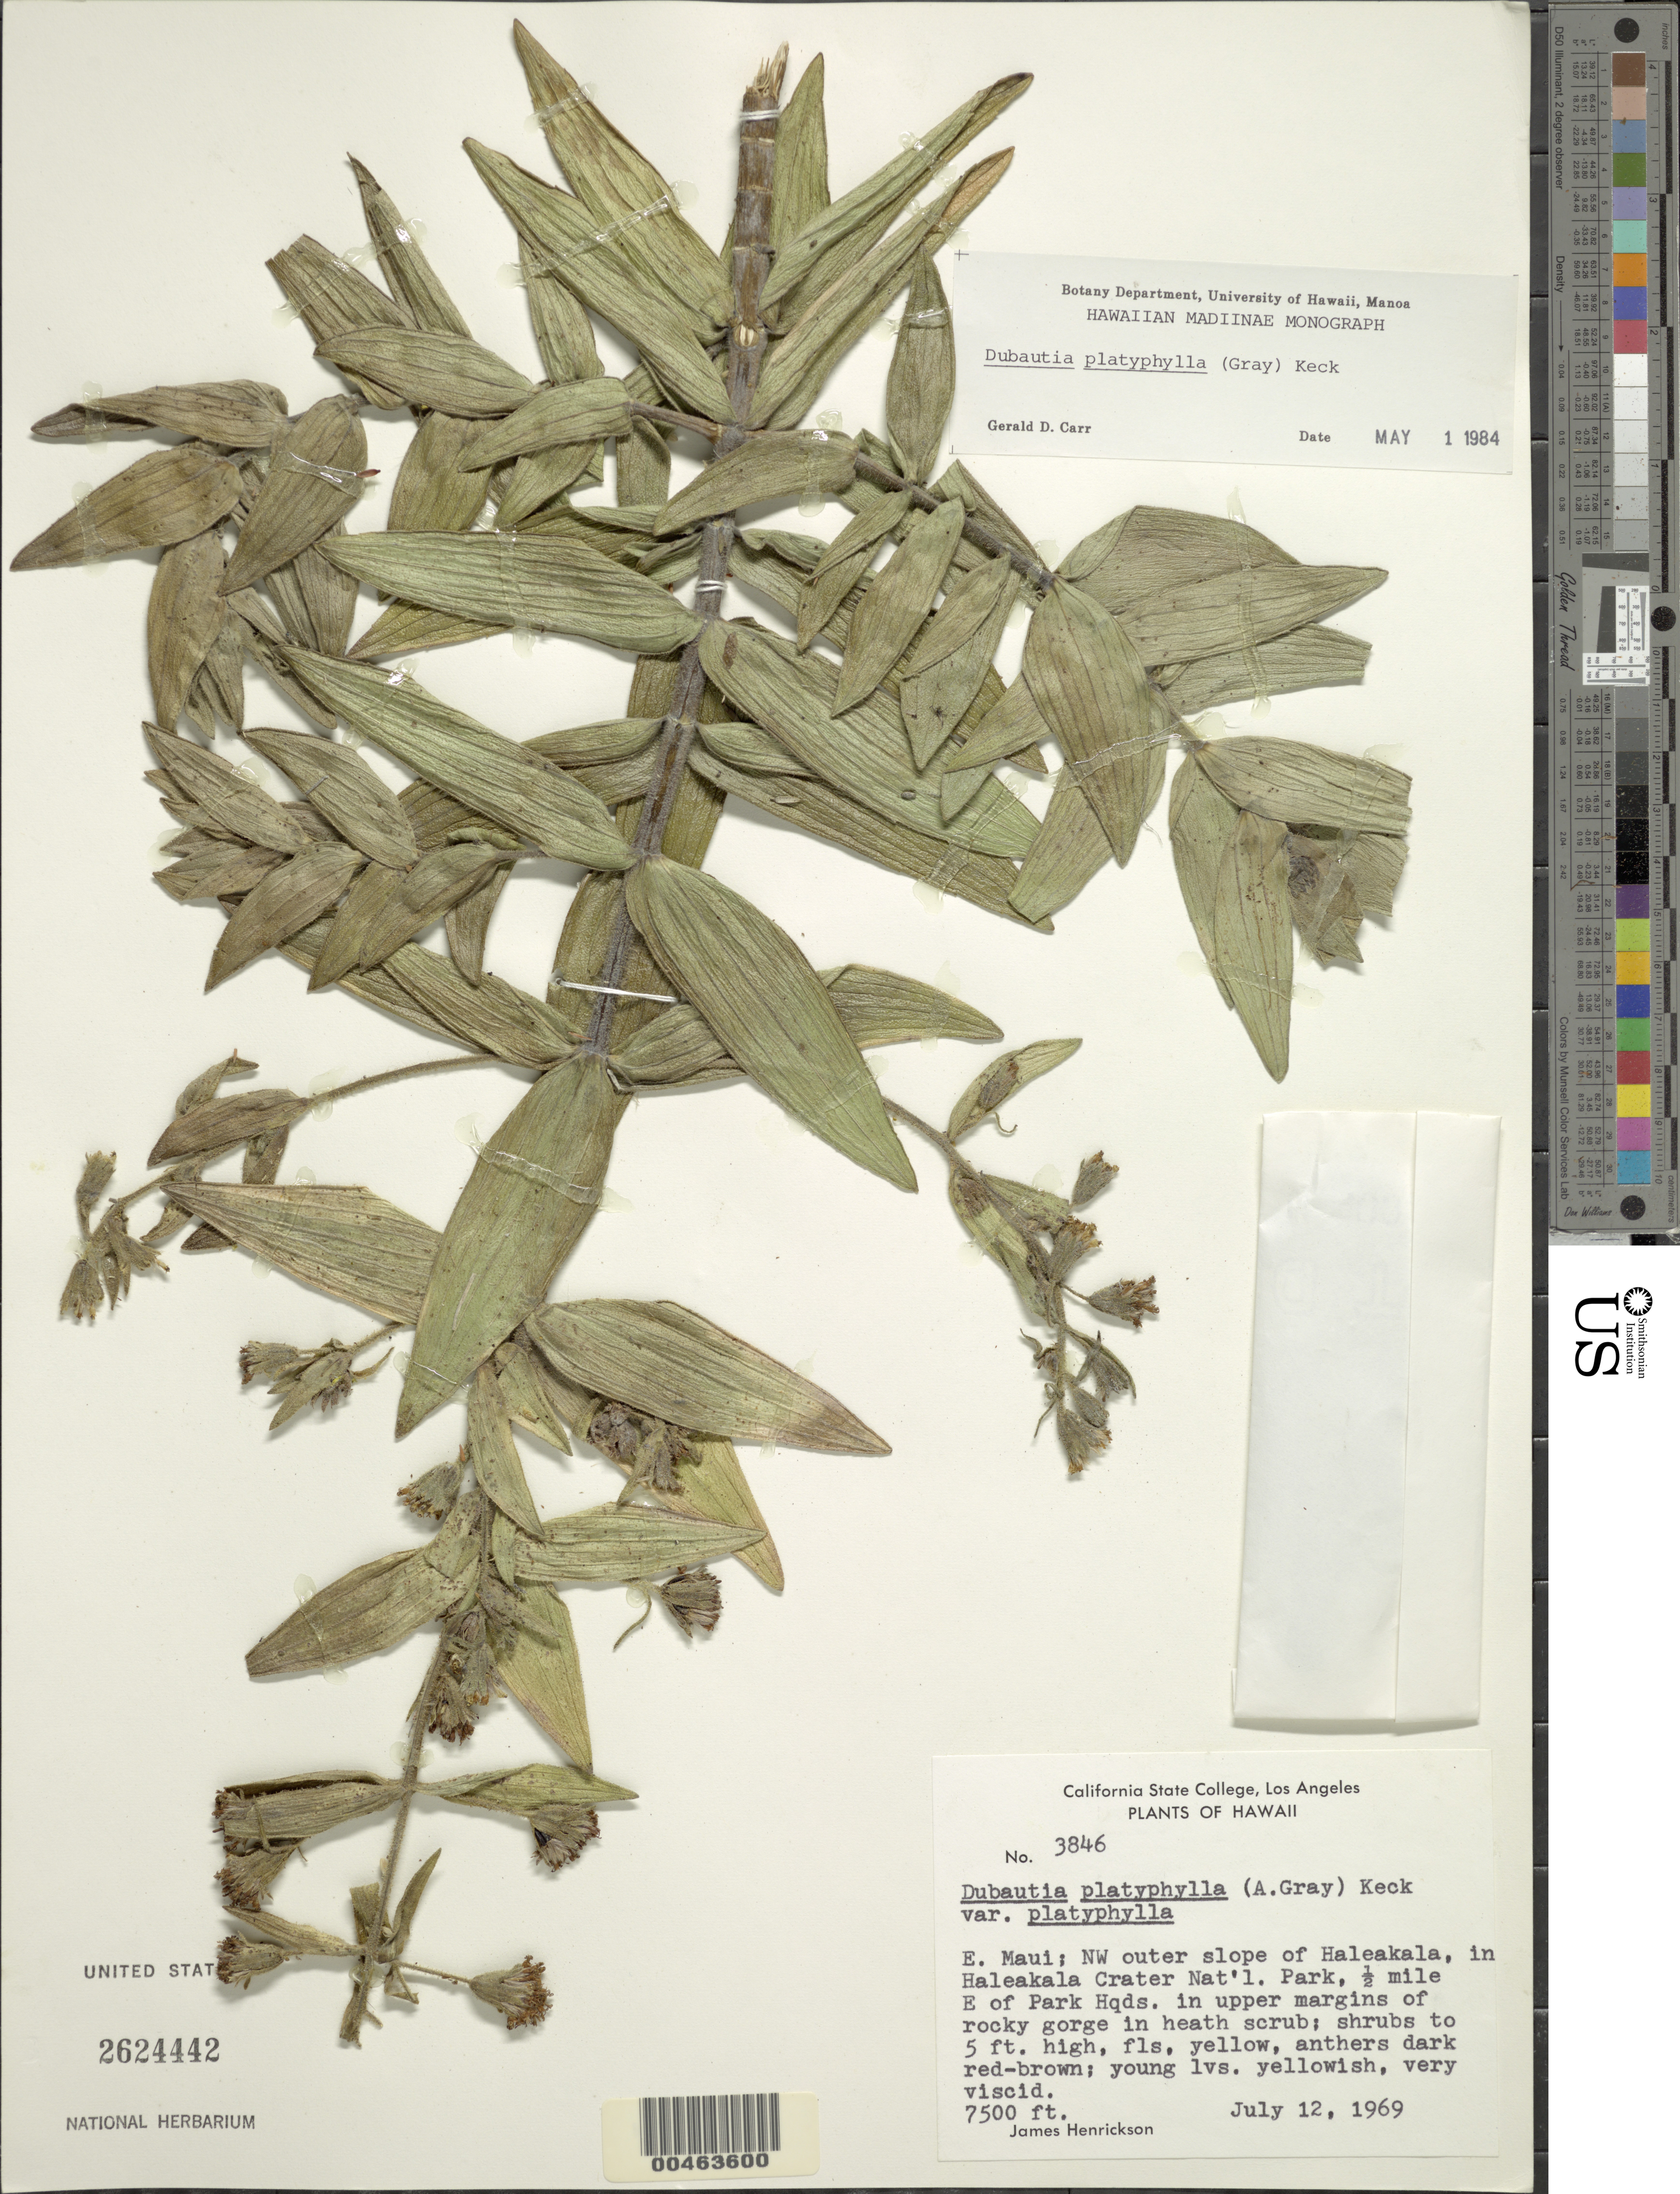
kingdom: Plantae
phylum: Tracheophyta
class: Magnoliopsida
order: Asterales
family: Asteraceae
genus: Dubautia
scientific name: Dubautia platyphylla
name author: (A. Gray) D.D. Keck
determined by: Carr, G. D.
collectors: J. S. Henrickson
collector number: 3846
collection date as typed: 12 Jul 1969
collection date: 1969-07-12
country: United States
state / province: Hawaii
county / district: Maui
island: Maui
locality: E. Maui; NW outer slope of Haleakala, in Haleakala Crater Nat'l Park, 0.5 mile E of Park Hqds.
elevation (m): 2286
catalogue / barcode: US 2624442